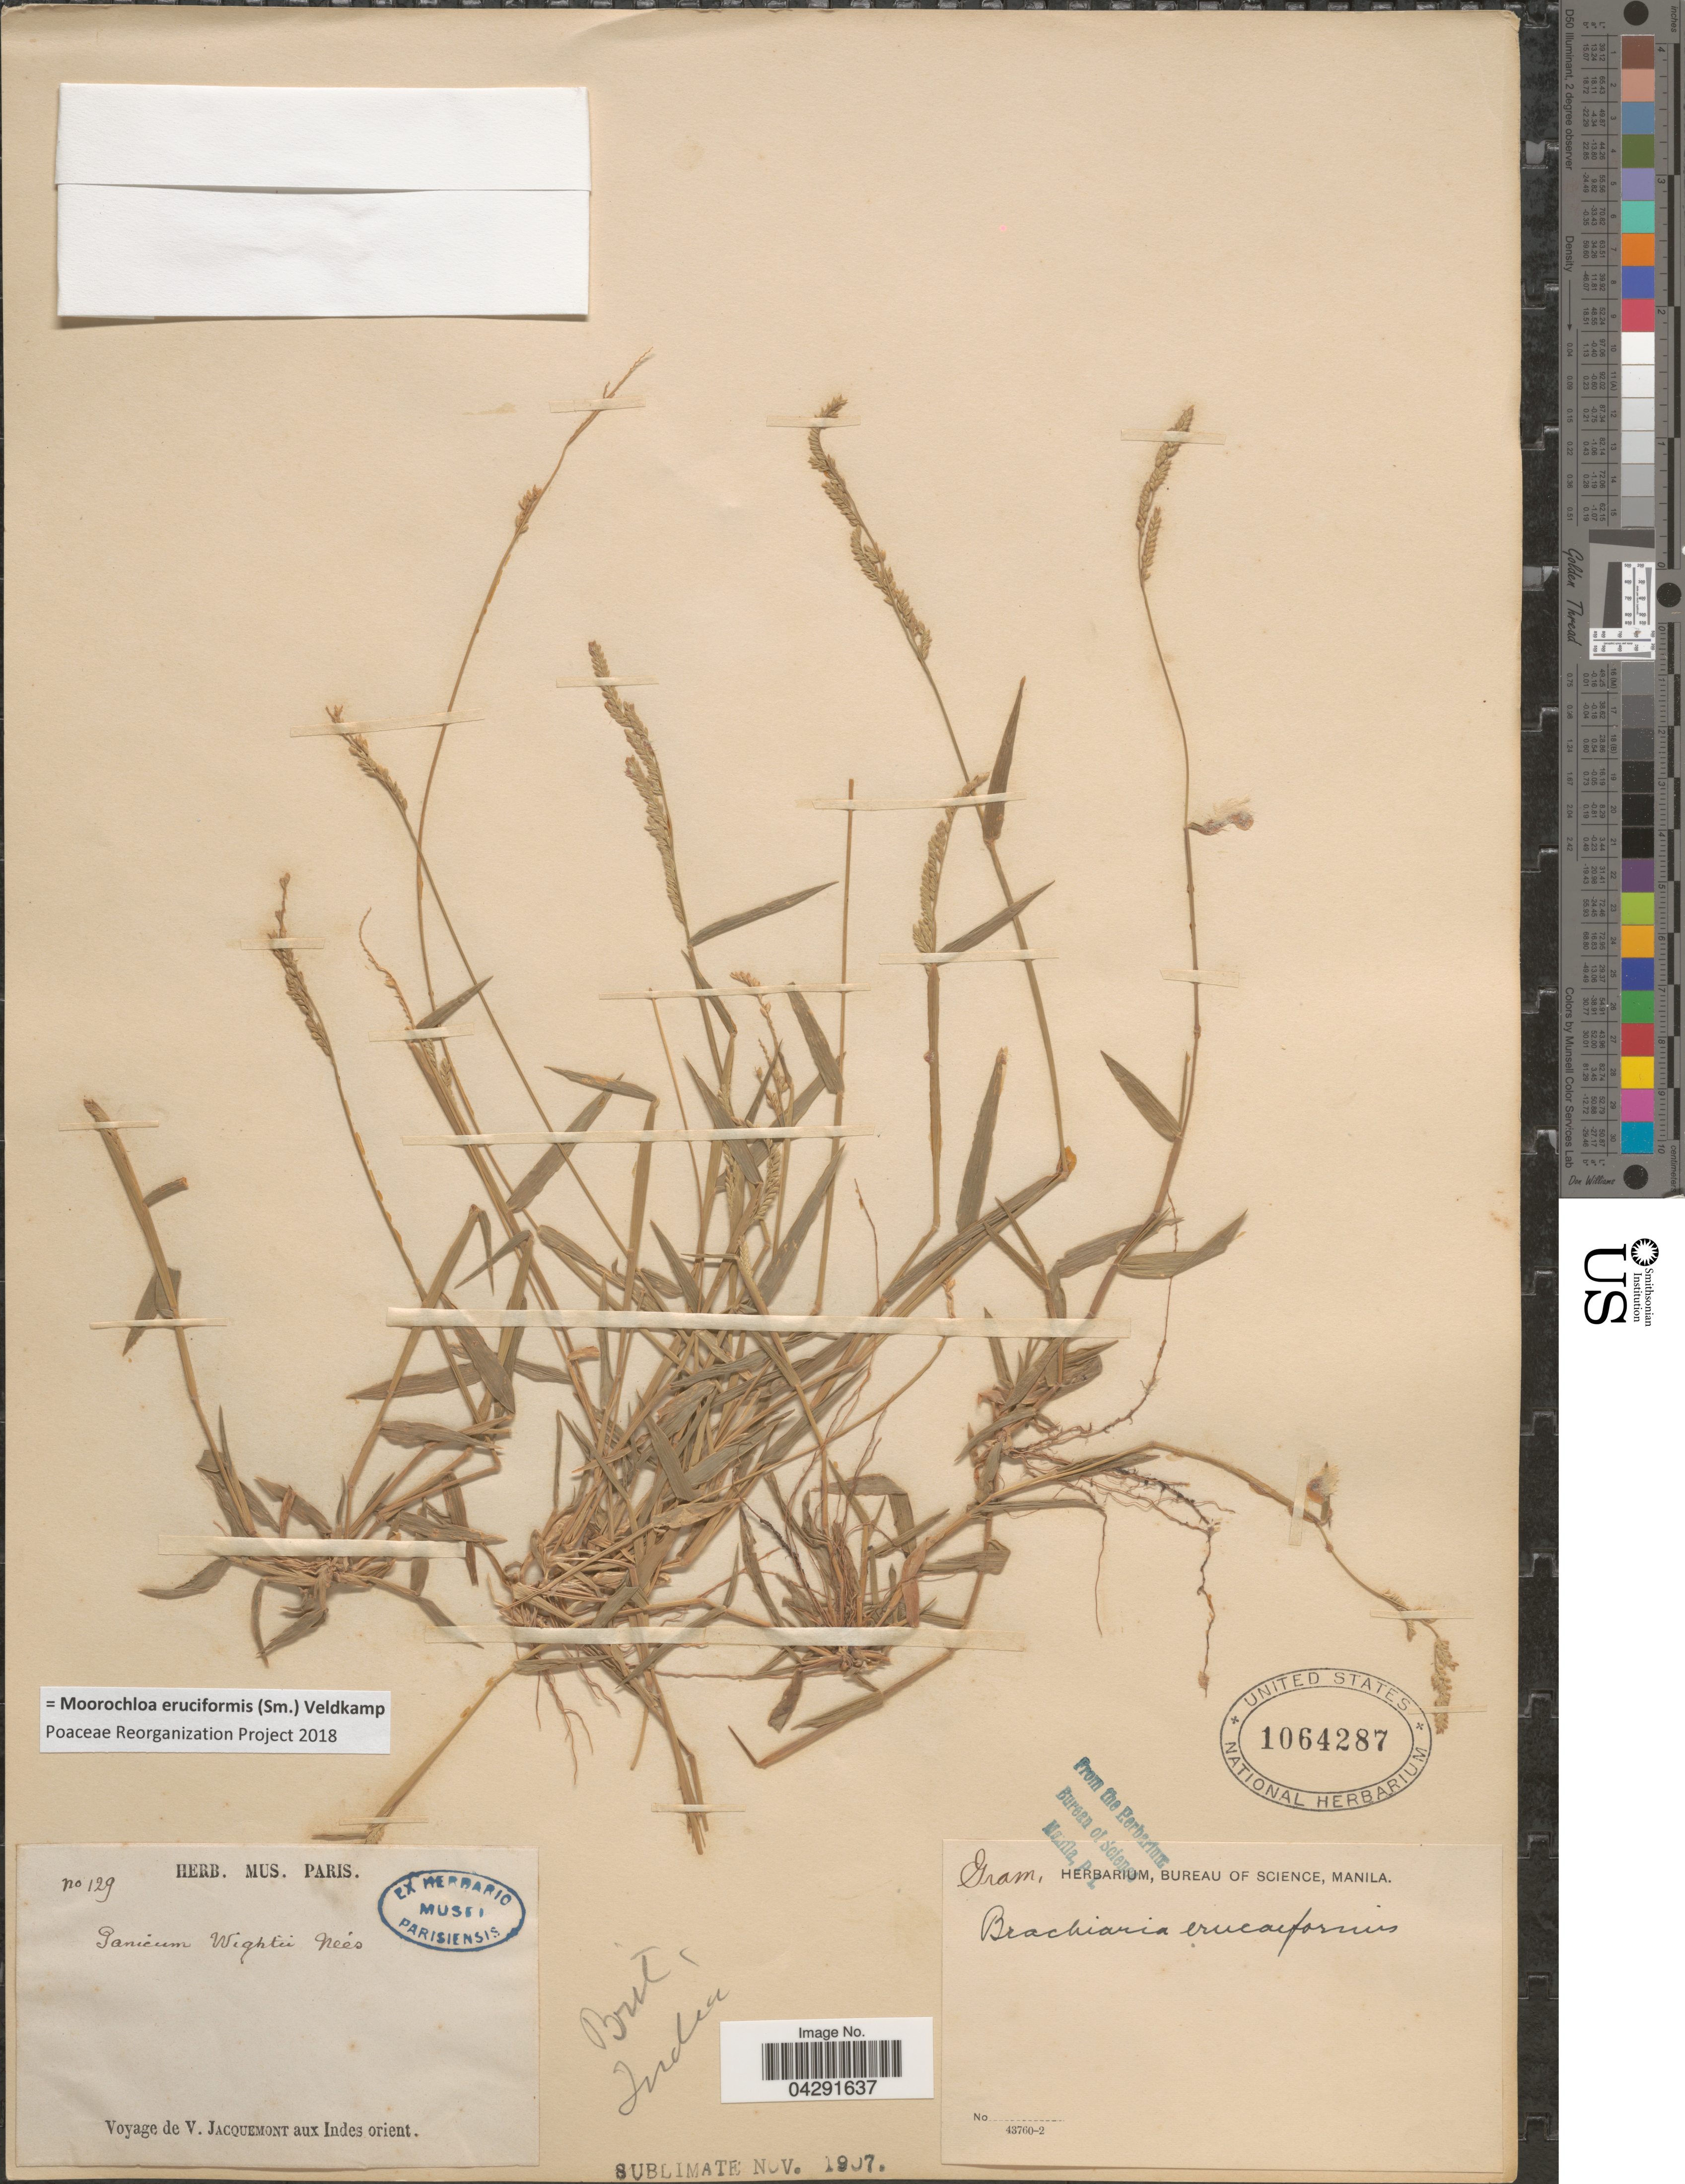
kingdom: Plantae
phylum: Tracheophyta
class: Liliopsida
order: Poales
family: Poaceae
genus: Moorochloa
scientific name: Moorochloa eruciformis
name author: (Sm.) Veldkamp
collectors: V. Jacquemont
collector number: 129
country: India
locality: Voyage de V. Jacquemont aux Indes orient. Brit. India.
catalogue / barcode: US 1064287